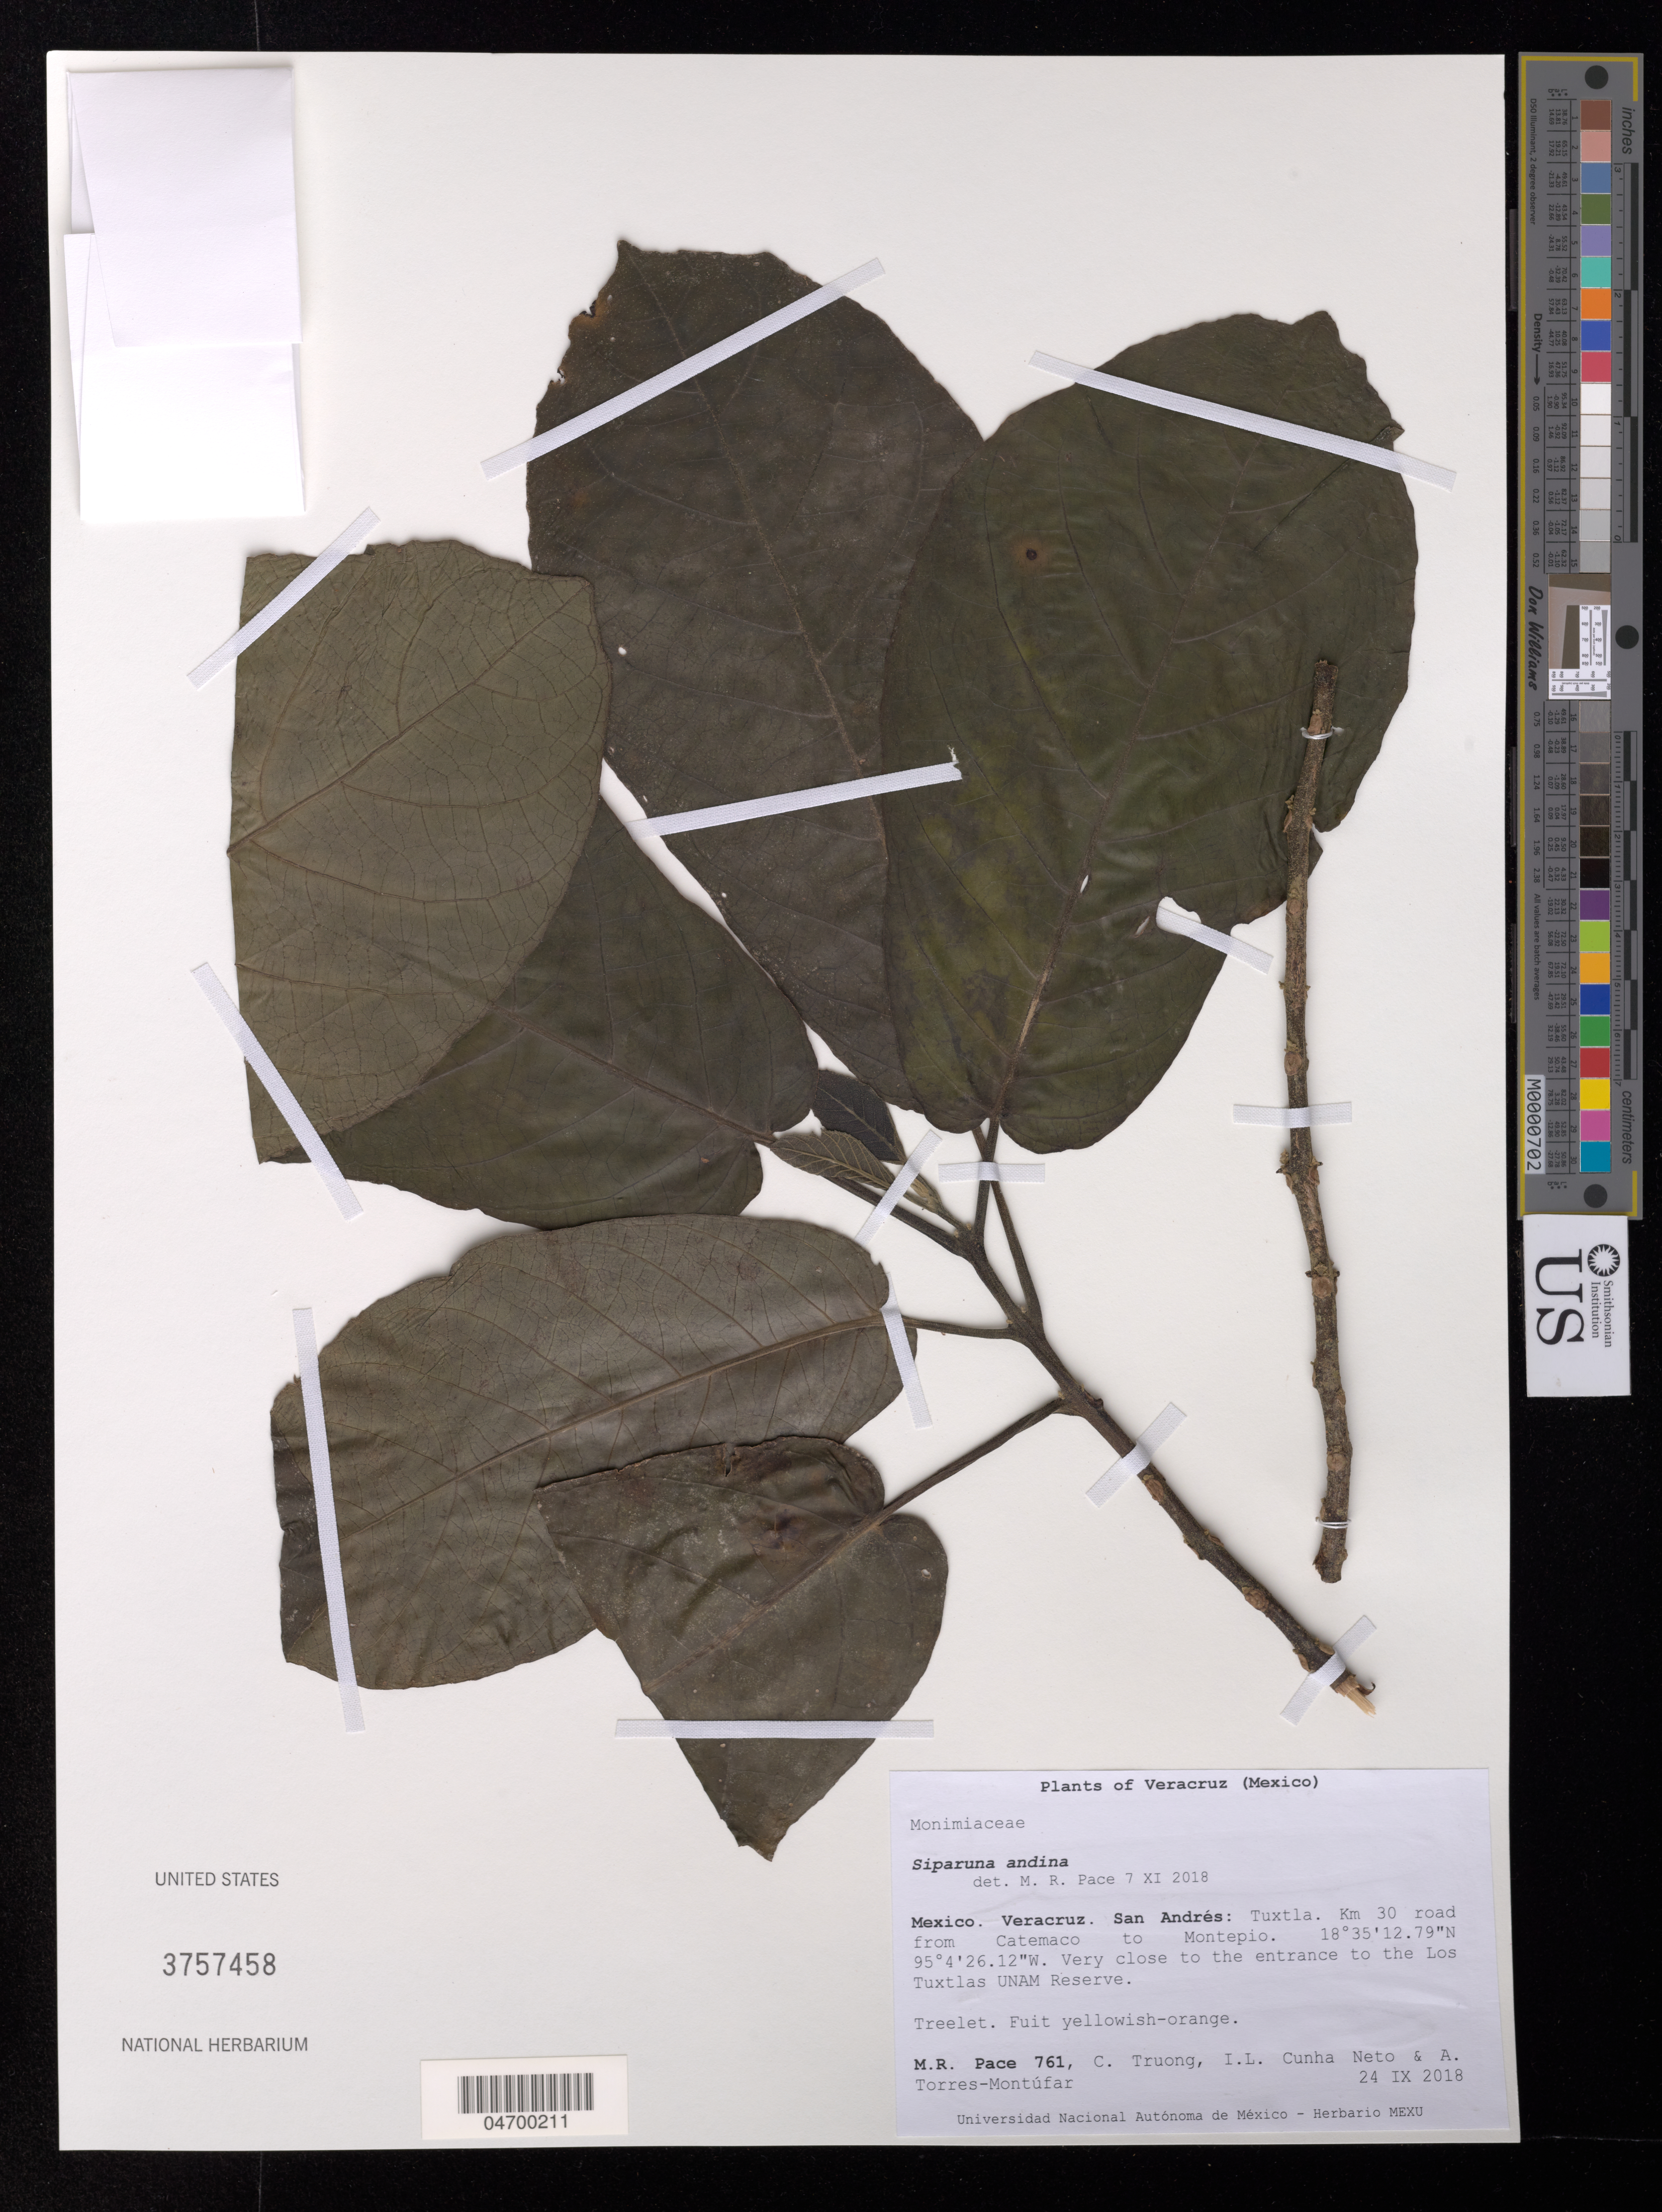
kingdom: Plantae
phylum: Tracheophyta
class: Magnoliopsida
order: Laurales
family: Siparunaceae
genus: Siparuna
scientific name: Siparuna andina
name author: (Tul.) A. DC.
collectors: M. R. Pace, C. Truong, I. L. Cunha Neto & A. Torres-Montúfar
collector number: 761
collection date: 2018-09-24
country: Mexico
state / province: Veracruz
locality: Veracruz. San Andrés: Tuxtla. Km 30 road from Catemaco to Montepio. Very close to the entrance to the Los Tuxtlas Unam Reserve.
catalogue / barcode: US 3757458